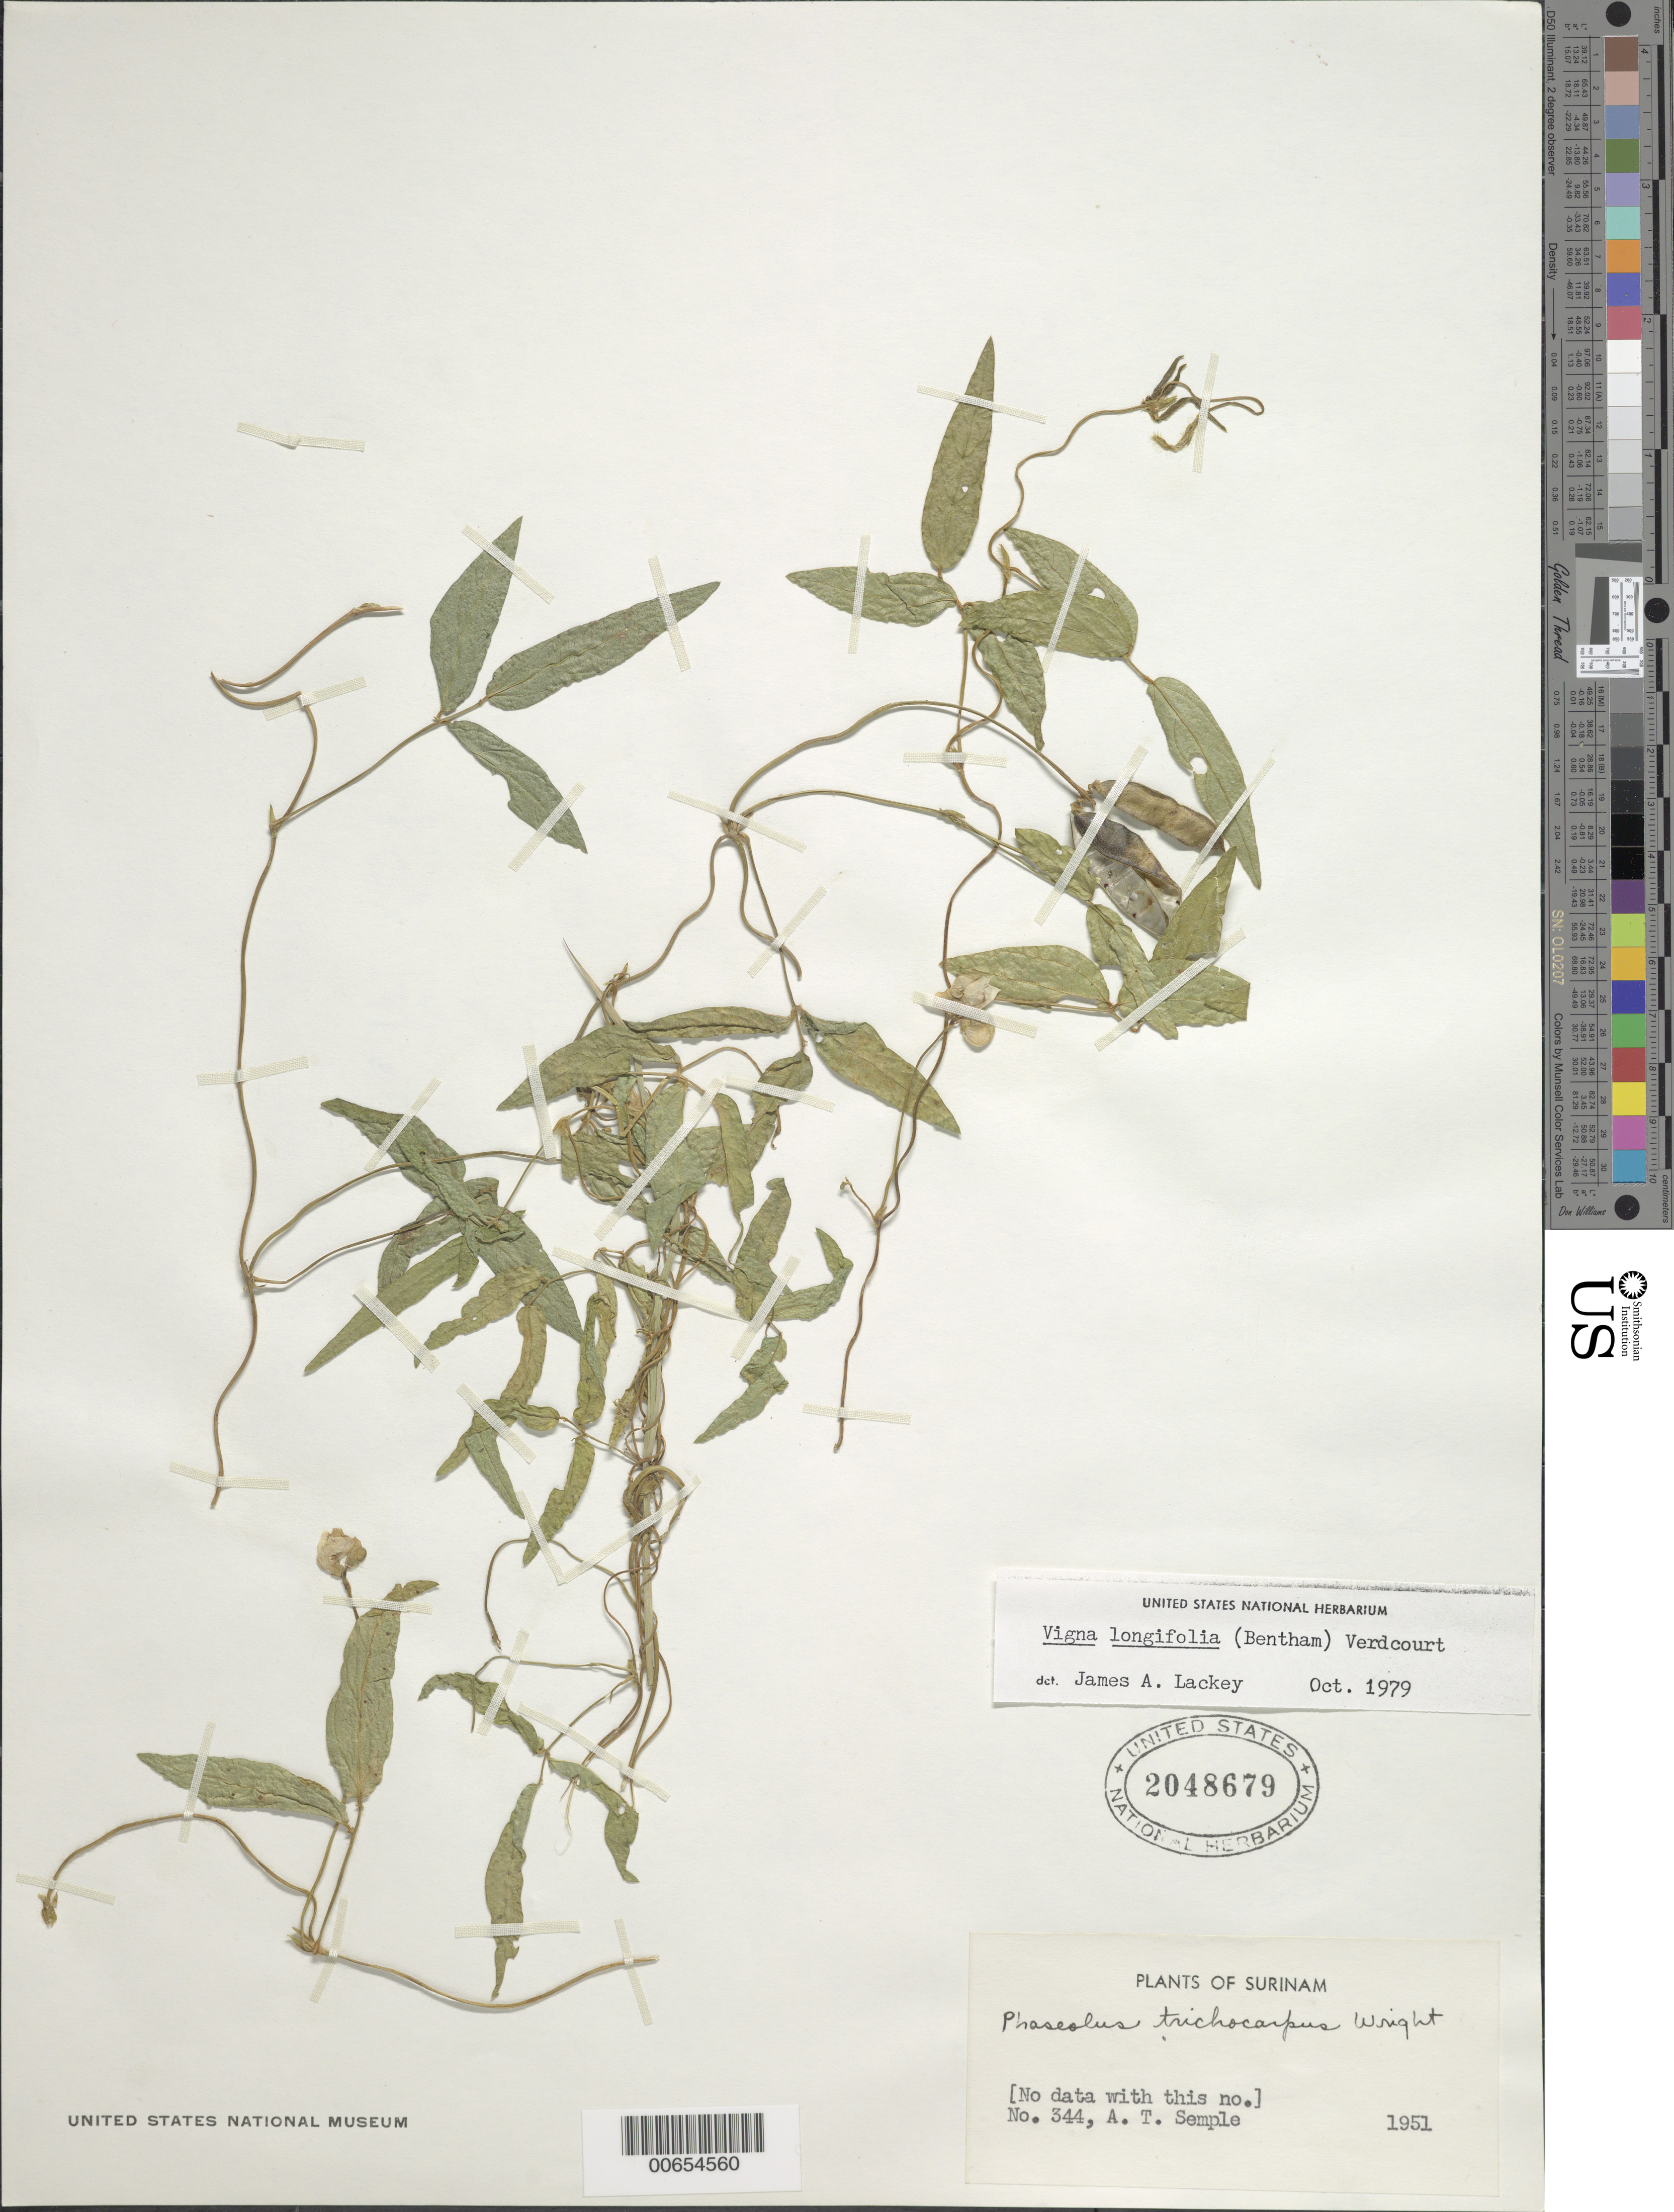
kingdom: Plantae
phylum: Tracheophyta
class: Magnoliopsida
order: Fabales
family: Fabaceae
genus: Vigna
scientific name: Vigna longifolia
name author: (Benth.) Verdc.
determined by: Lackey, James A.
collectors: A. Semple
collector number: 344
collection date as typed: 1951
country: Suriname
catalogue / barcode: US 2048679